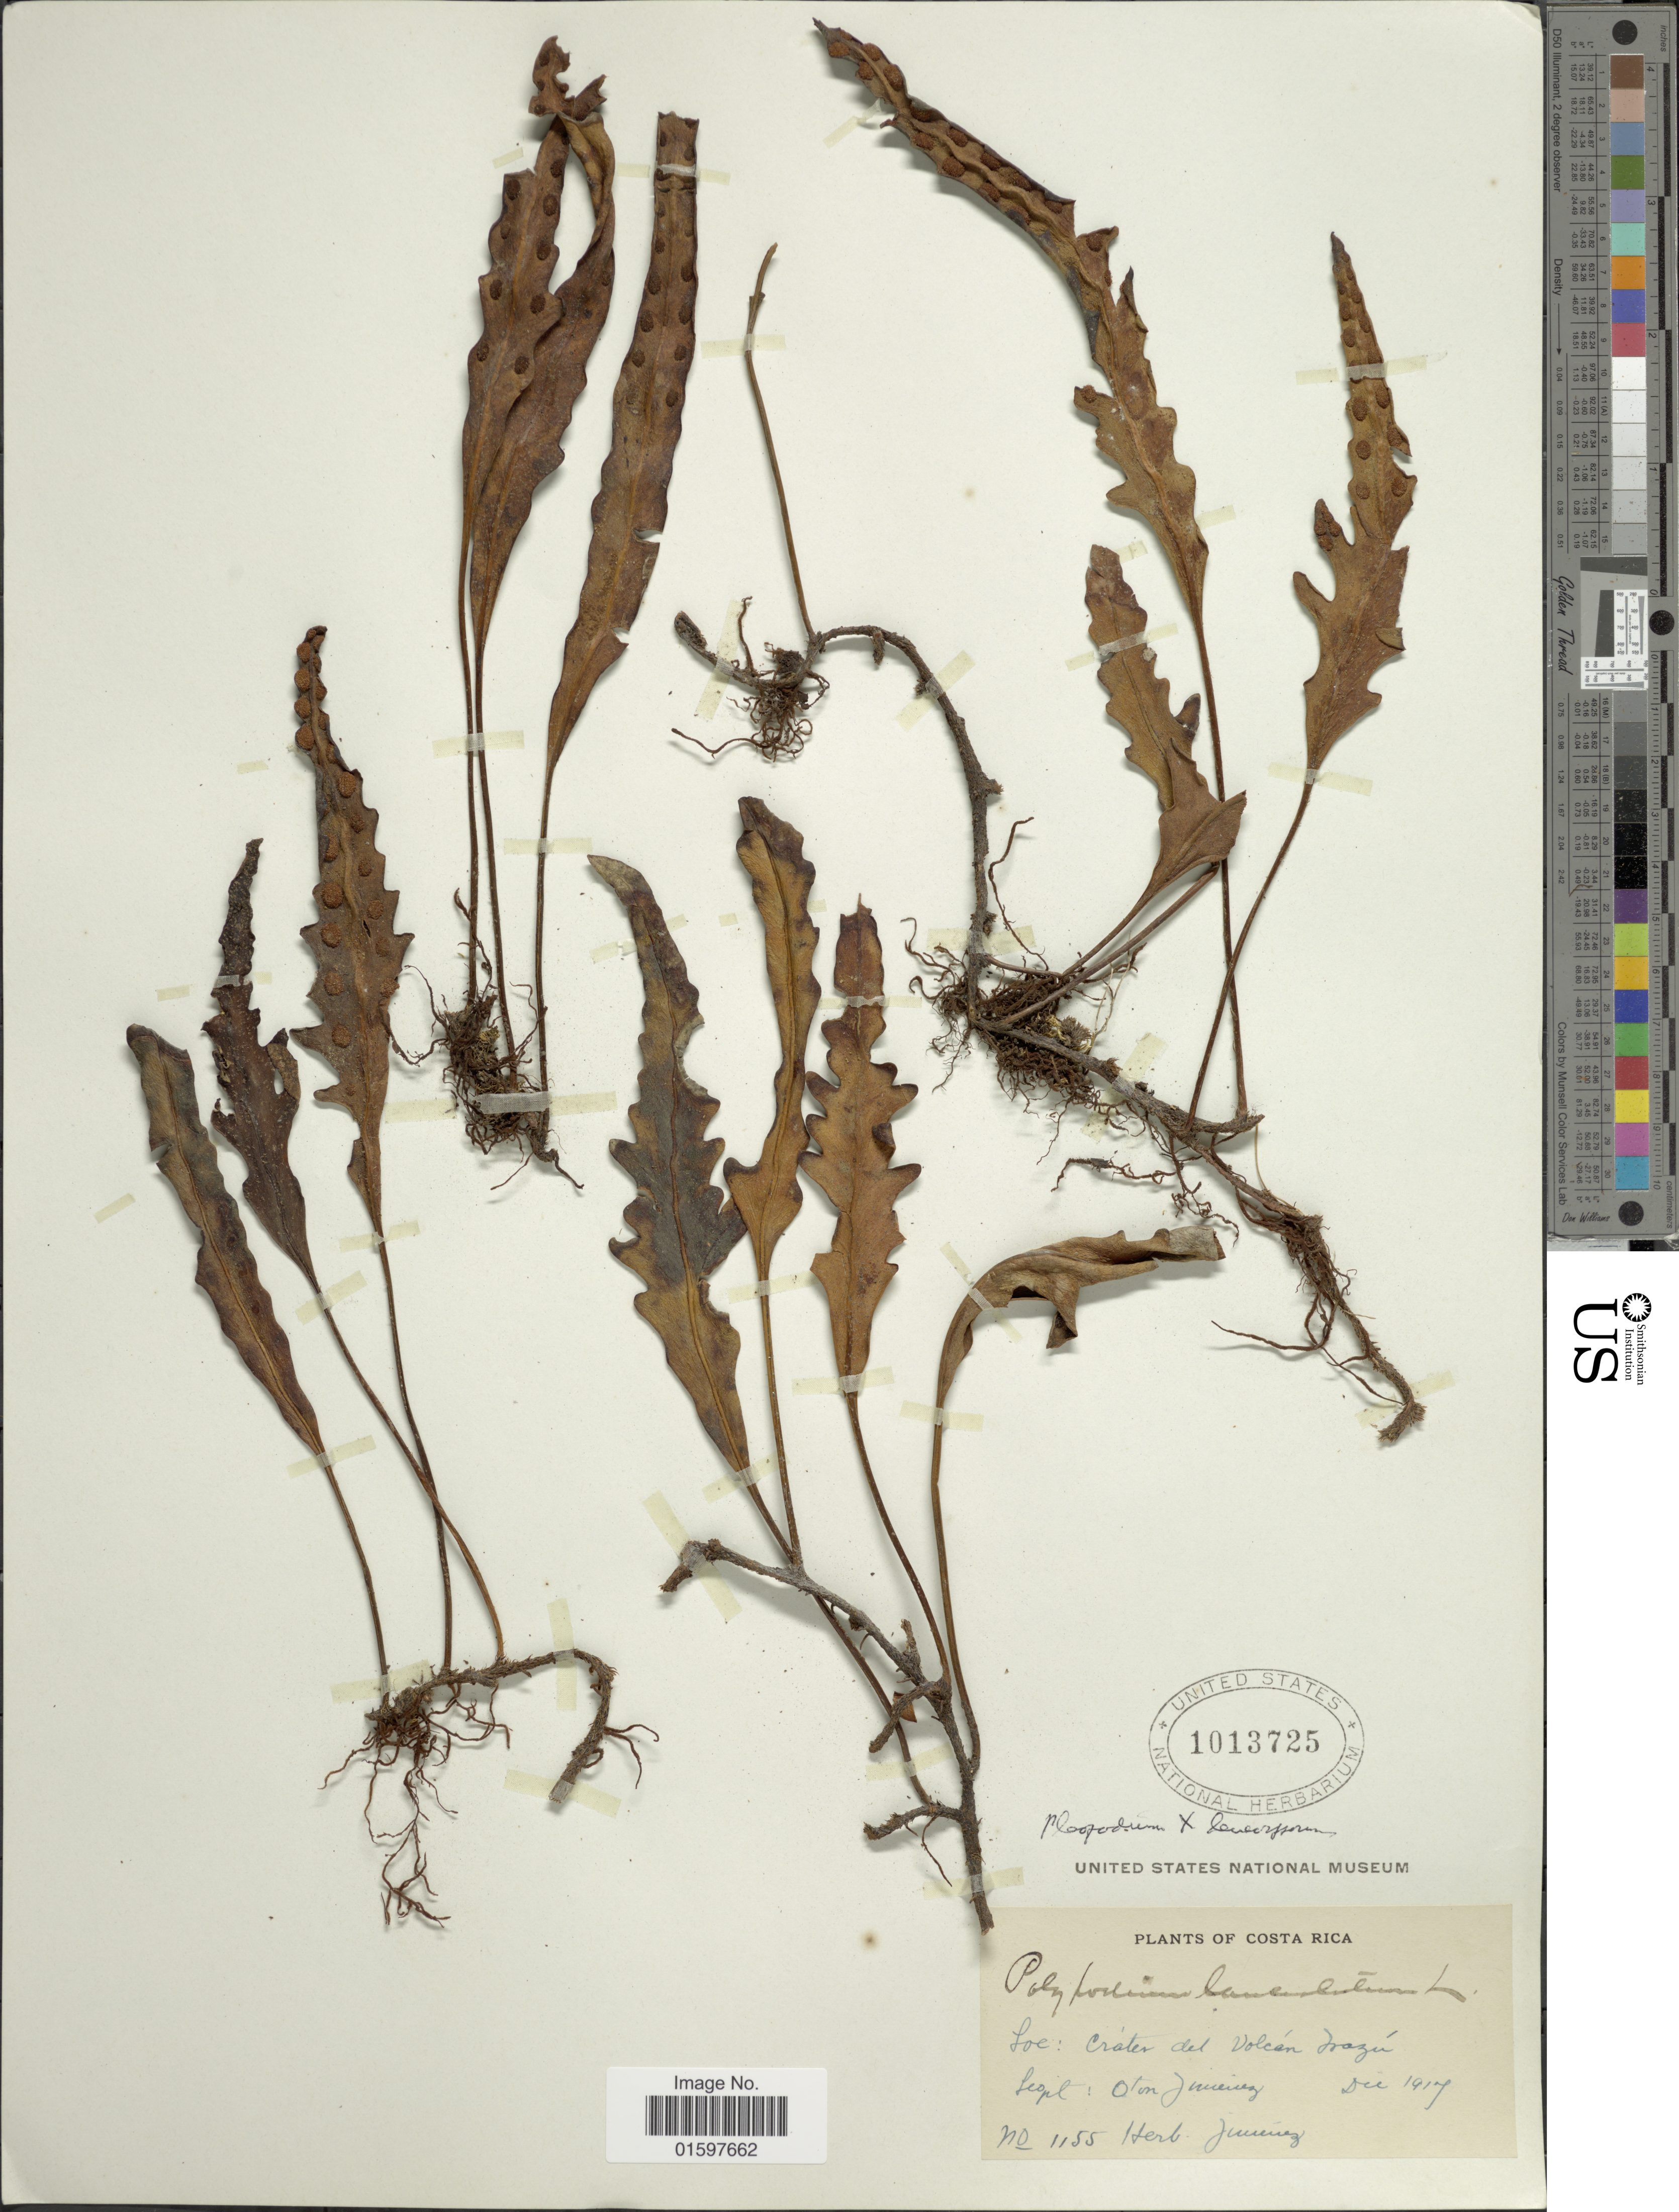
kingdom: Plantae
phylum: Tracheophyta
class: Polypodiopsida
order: Polypodiales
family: Polypodiaceae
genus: Pleopeltis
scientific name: Pleopeltis lanceolata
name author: Kaulf.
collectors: ex herb. Juarez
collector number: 1155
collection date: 1917-12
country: Costa Rica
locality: Cráter del Volcán Irazú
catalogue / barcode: US 1013725